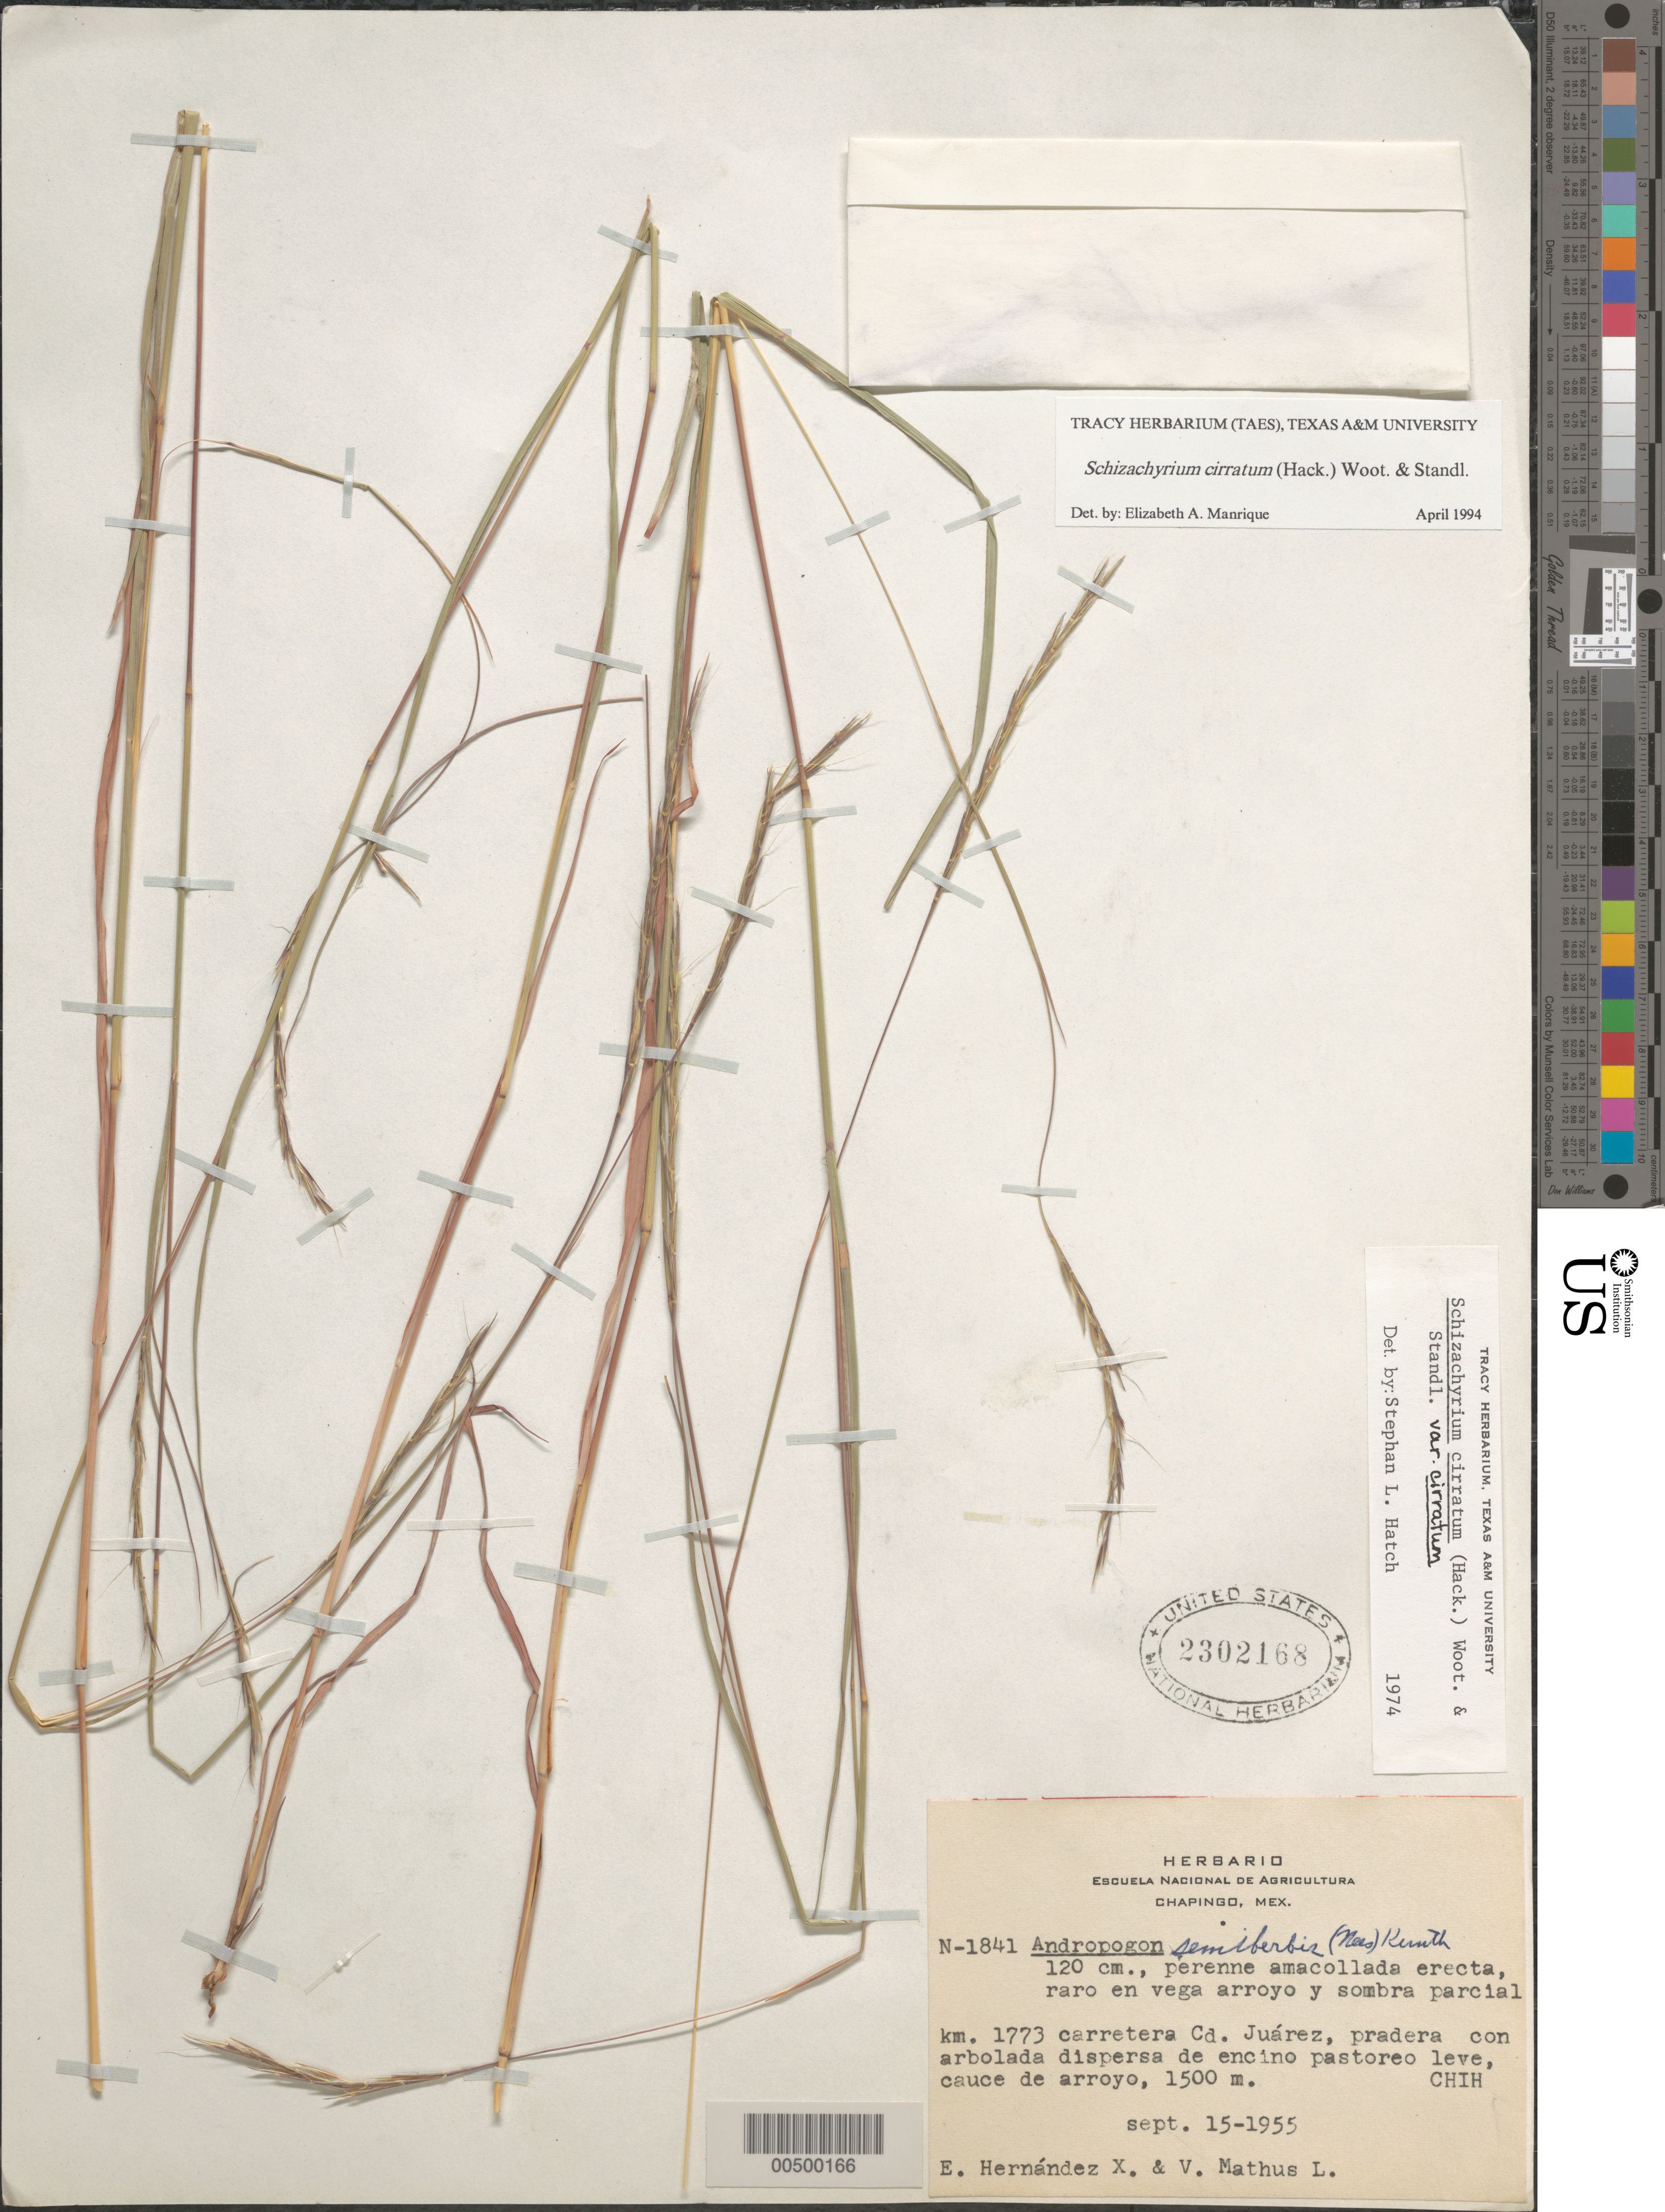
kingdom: Plantae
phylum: Tracheophyta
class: Liliopsida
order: Poales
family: Poaceae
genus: Schizachyrium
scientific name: Schizachyrium cirratum var. cirratum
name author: (Hack.) Wooton & Standl.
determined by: Manrique, E. A.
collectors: E. I. Hernández-X. & V. Mathus L.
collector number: N-1841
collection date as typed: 15 Sep 1955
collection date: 1955-09-15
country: Mexico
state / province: Chihuahua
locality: Km 1773 carretera Cd. Juárez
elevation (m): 1500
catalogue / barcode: US 2302168